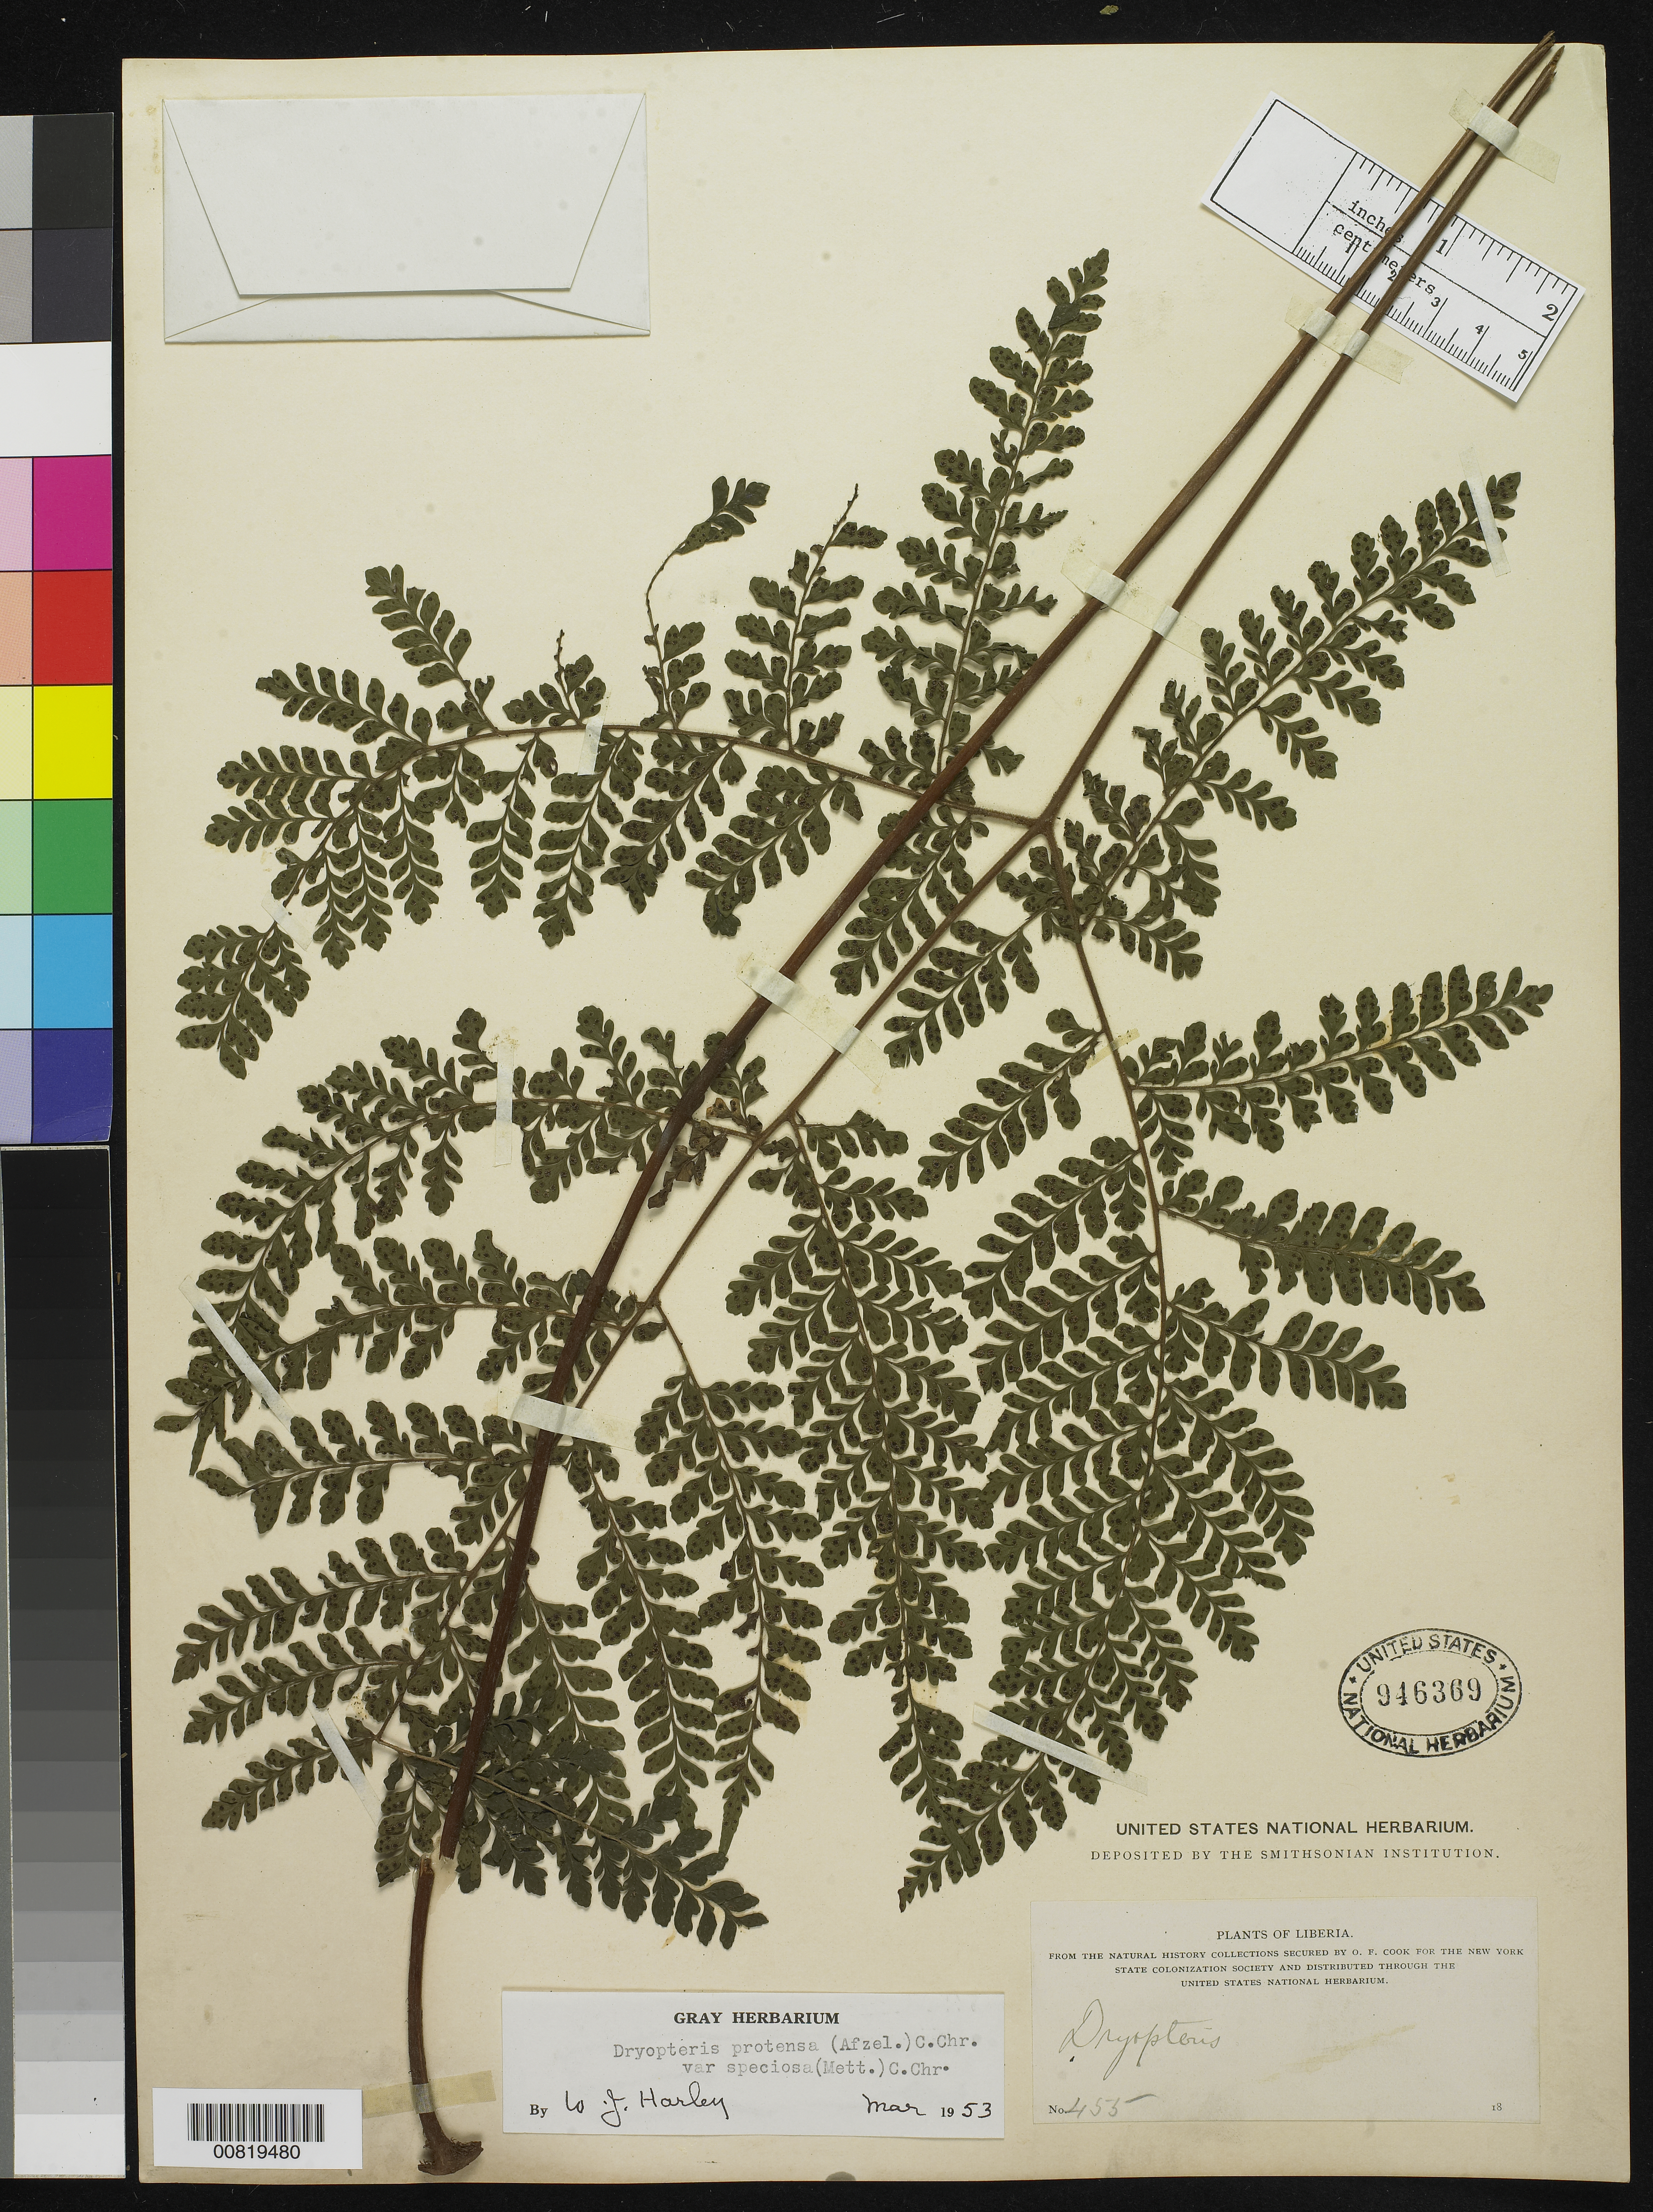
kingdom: Plantae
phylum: Tracheophyta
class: Polypodiopsida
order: Polypodiales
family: Tectariaceae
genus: Triplophyllum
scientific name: Triplophyllum speciosum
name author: (Mett. ex Kuhn)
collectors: O. F. Cook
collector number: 455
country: Liberia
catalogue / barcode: US 946369